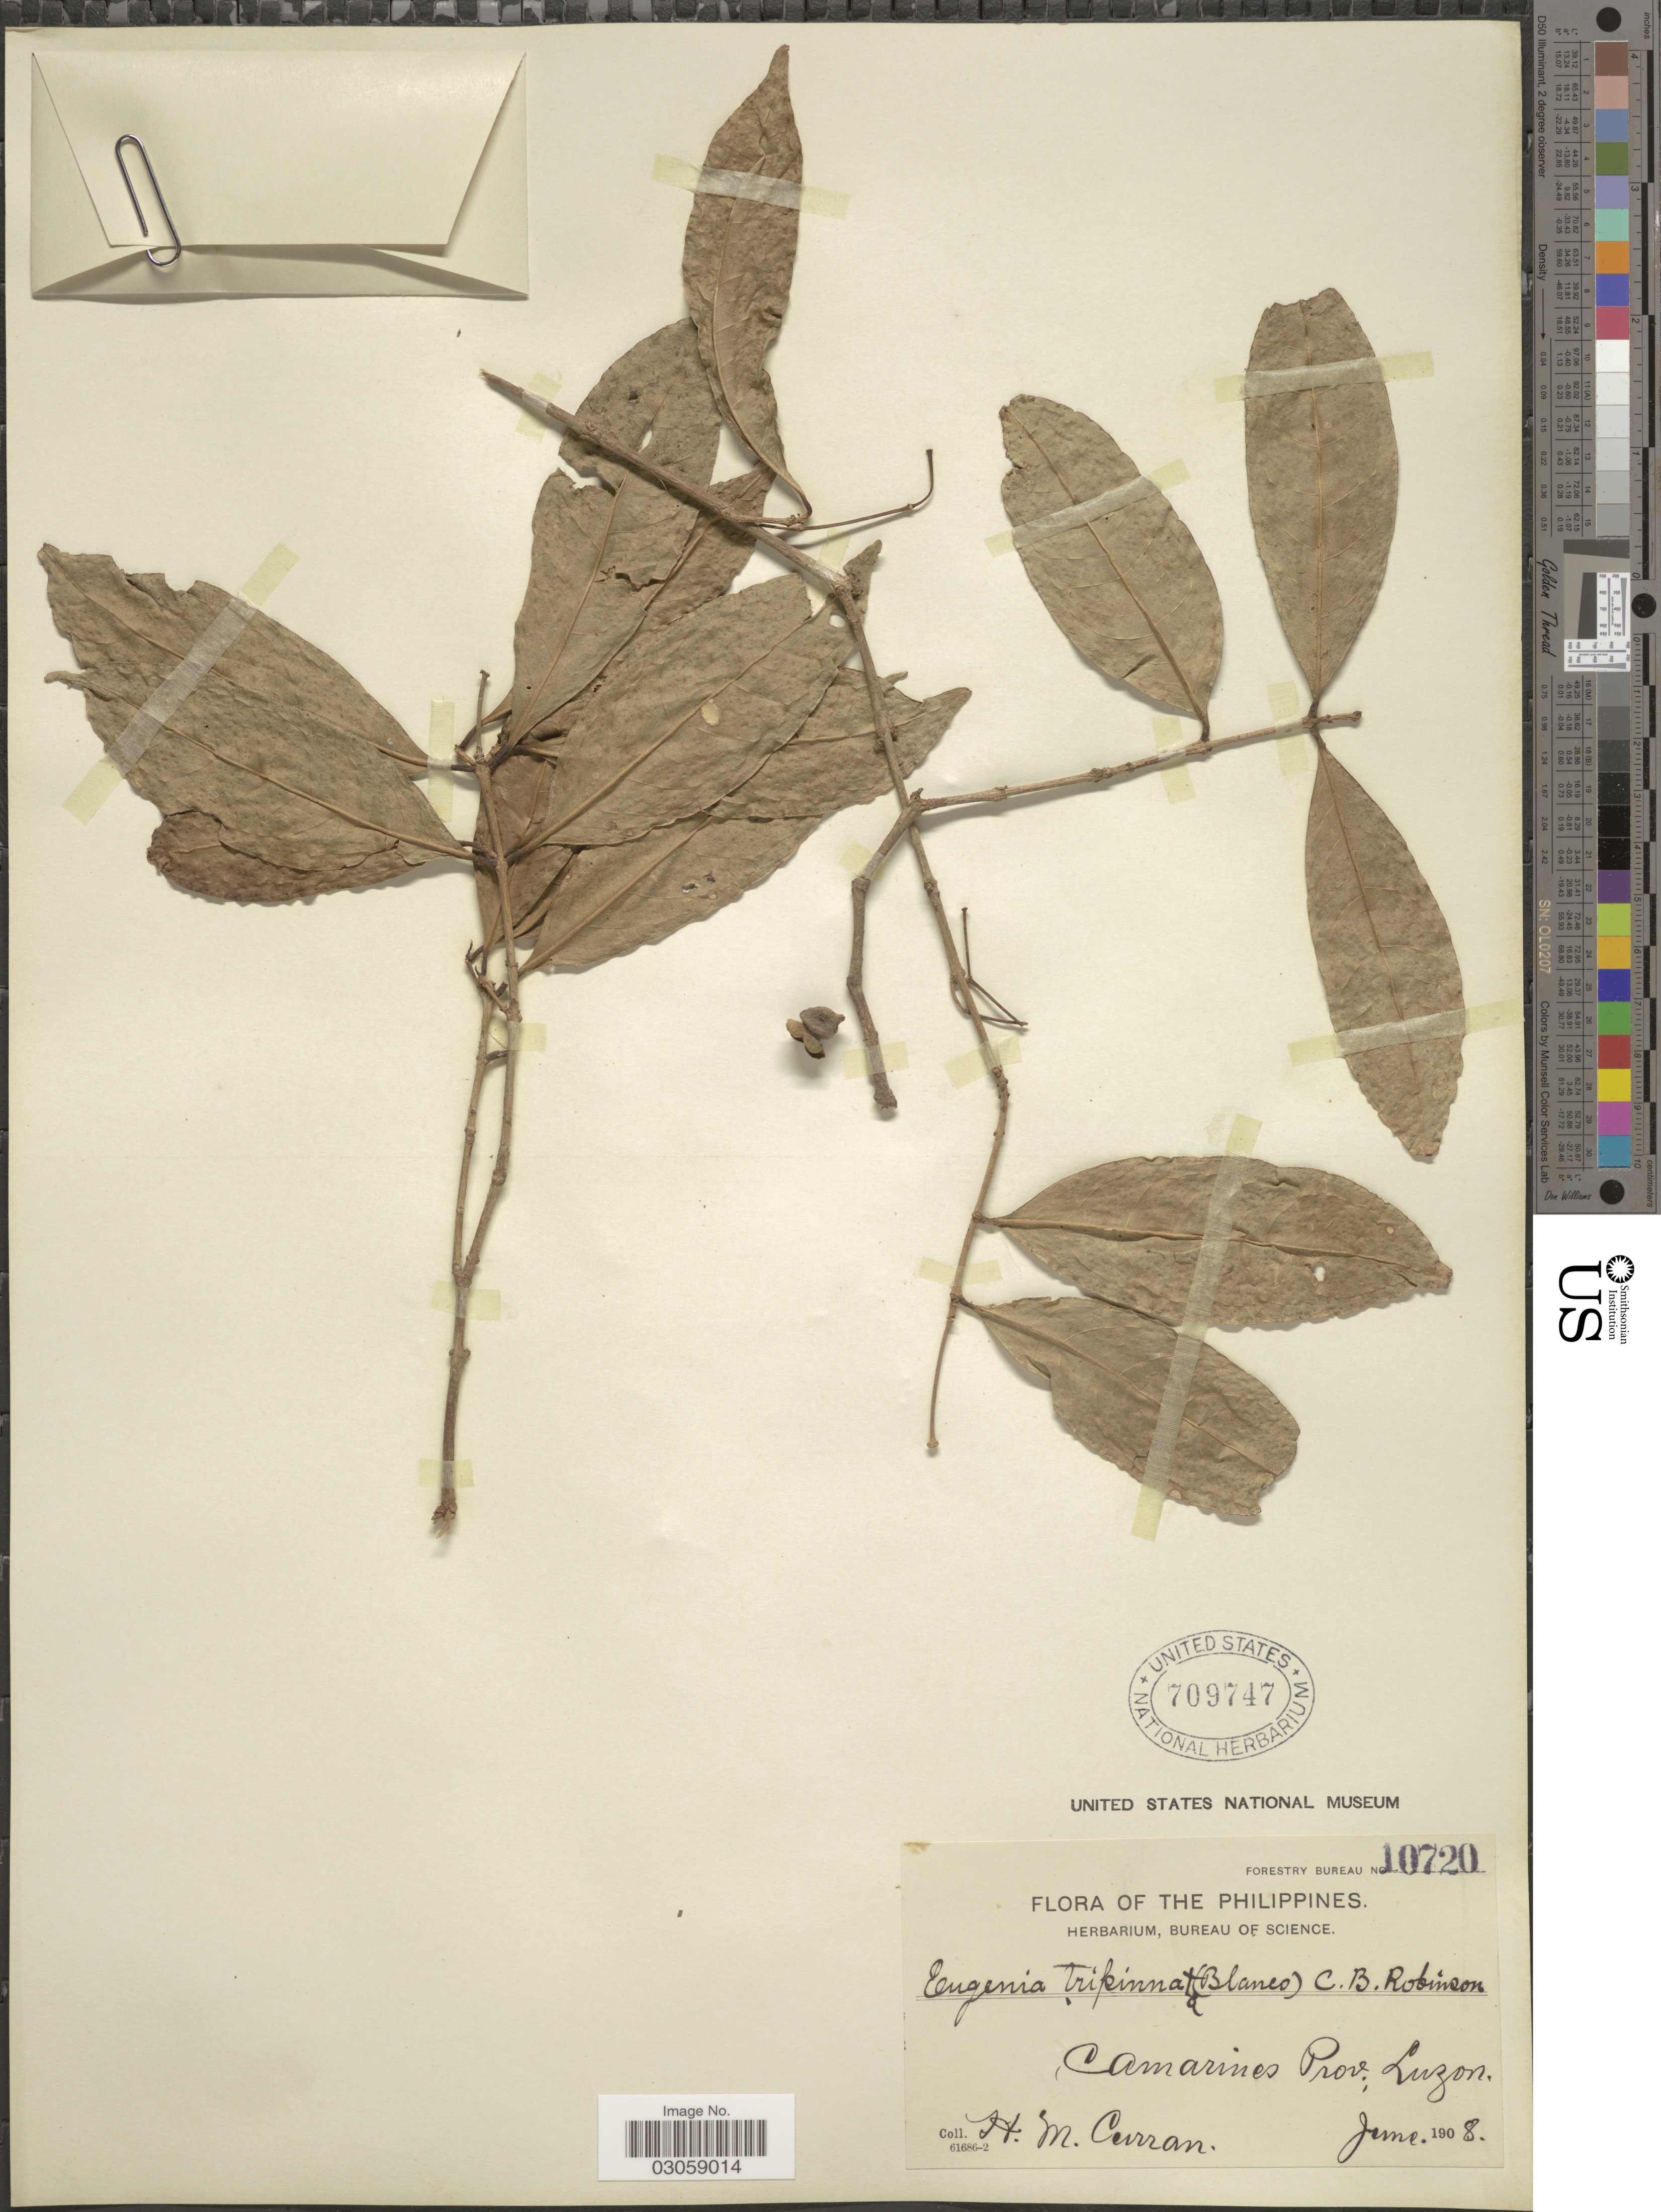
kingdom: Plantae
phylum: Tracheophyta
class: Magnoliopsida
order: Myrtales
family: Myrtaceae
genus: Syzygium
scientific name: Syzygium tripinnatum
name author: (Blanco) Merr.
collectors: H. M. Curran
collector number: Forestry Bureau 10720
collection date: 1908-06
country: Philippines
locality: Camarines, Prov. Luzon.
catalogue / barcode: US 709747